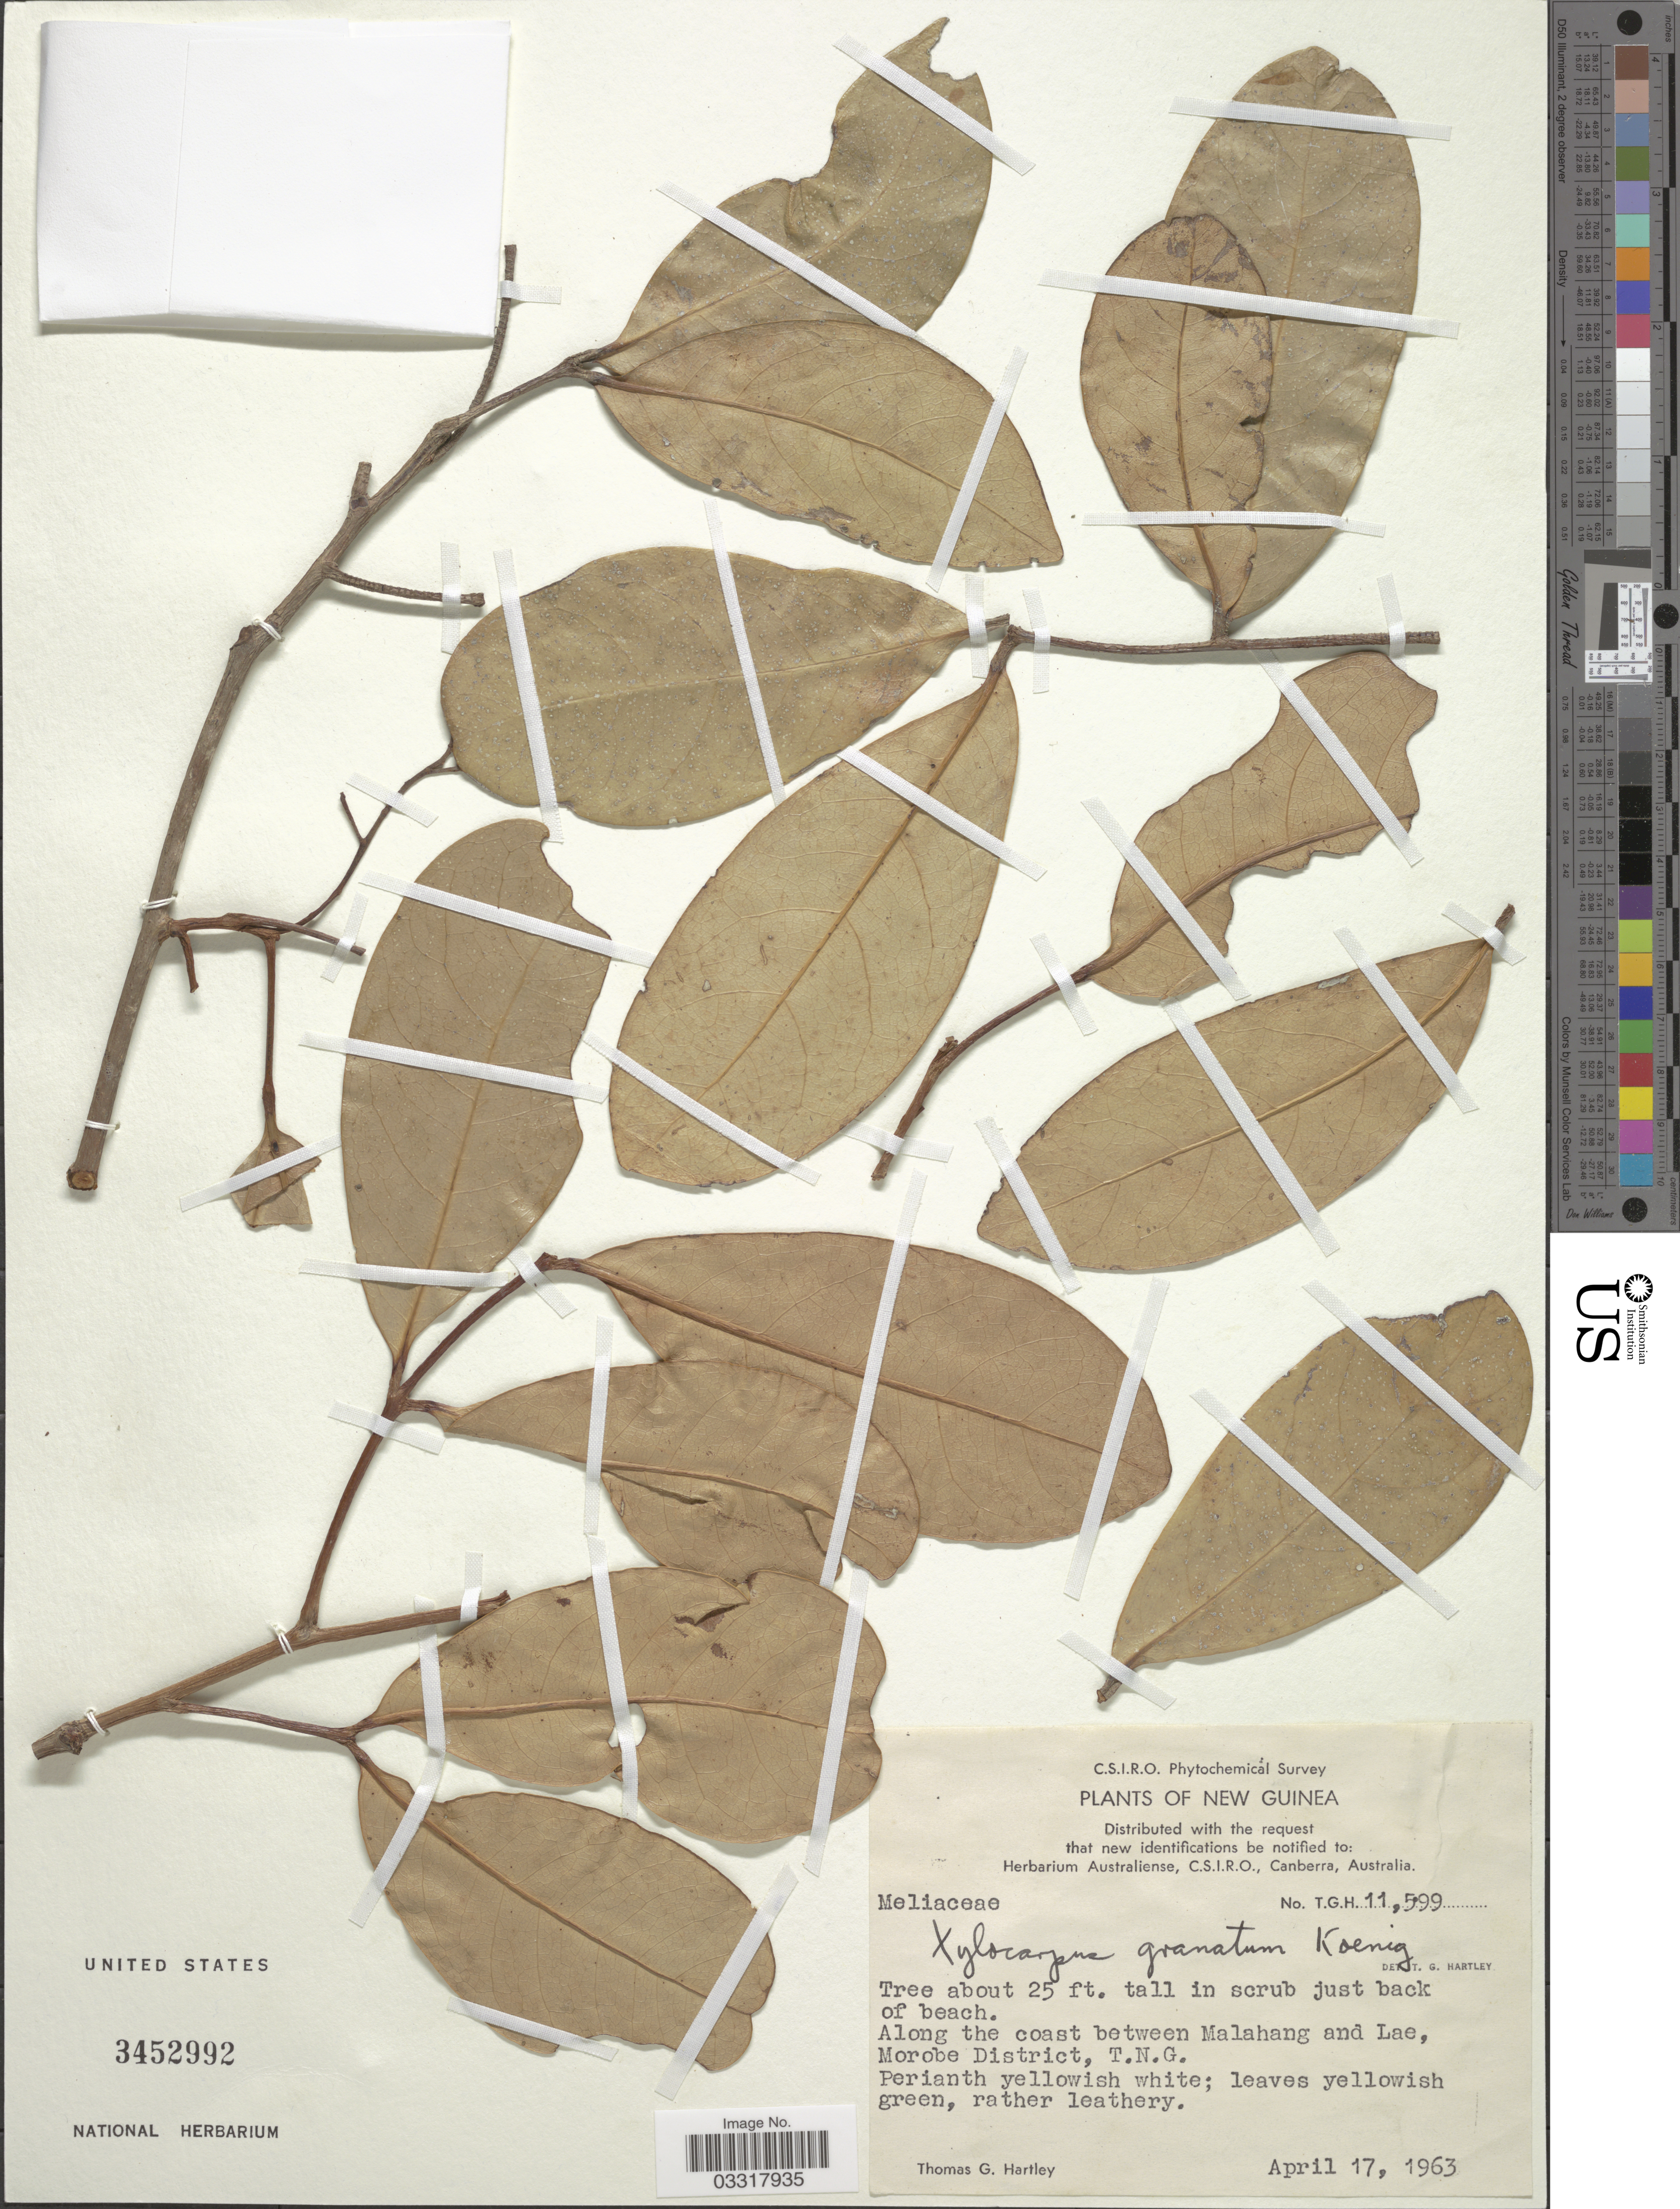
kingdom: Plantae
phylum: Tracheophyta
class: Magnoliopsida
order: Sapindales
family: Meliaceae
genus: Xylocarpus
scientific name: Xylocarpus granatum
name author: J. Koenig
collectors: T. G. Hartley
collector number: T.G.H. 11599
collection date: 1963-04-17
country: Papua New Guinea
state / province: Morobe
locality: New Guinea. Along the coast between Malahang and Lae, Morobe District, T.N.G.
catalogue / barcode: US 3452992